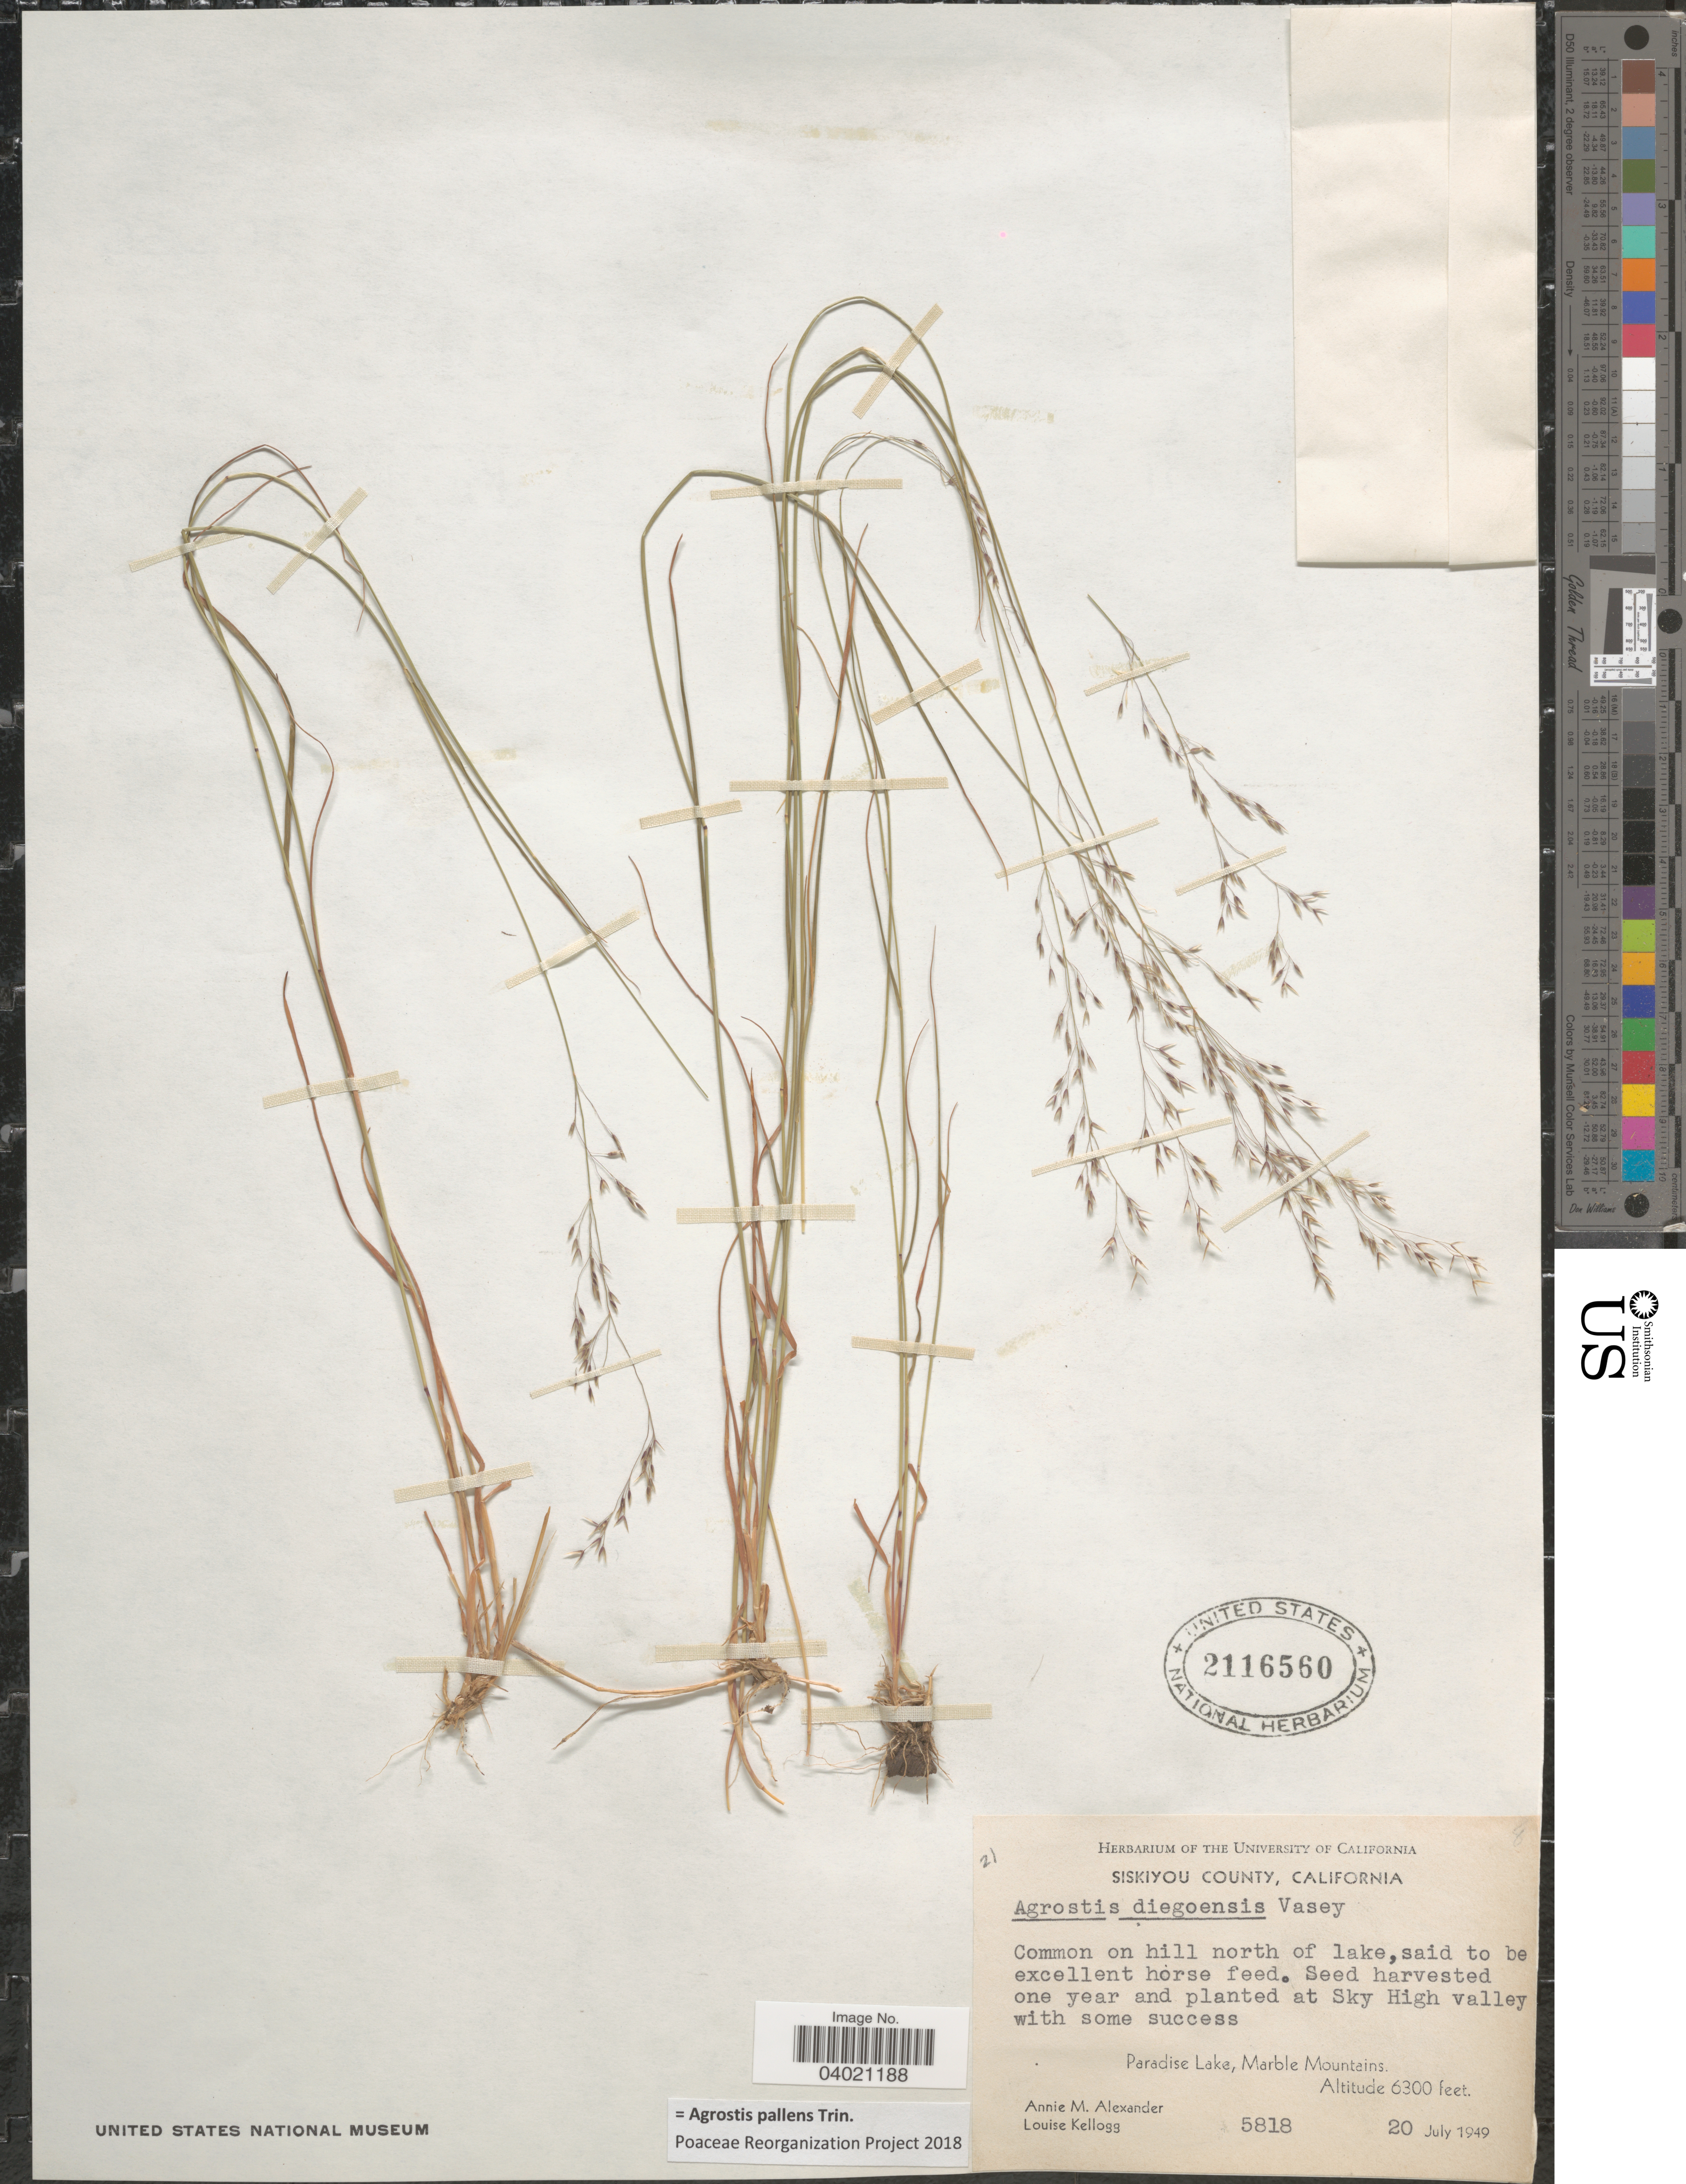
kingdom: Plantae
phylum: Tracheophyta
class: Liliopsida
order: Poales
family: Poaceae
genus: Agrostis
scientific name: Agrostis pallens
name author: Trin.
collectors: A. M. Alexander & L. Kellogg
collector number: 5818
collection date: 1949-07-20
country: United States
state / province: California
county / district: Siskiyou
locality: Siskiyou County. Common on hill north of lake. Planted at Sky High valley. Paradise Lake, Marble Mountains.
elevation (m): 1920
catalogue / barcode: US 2116560